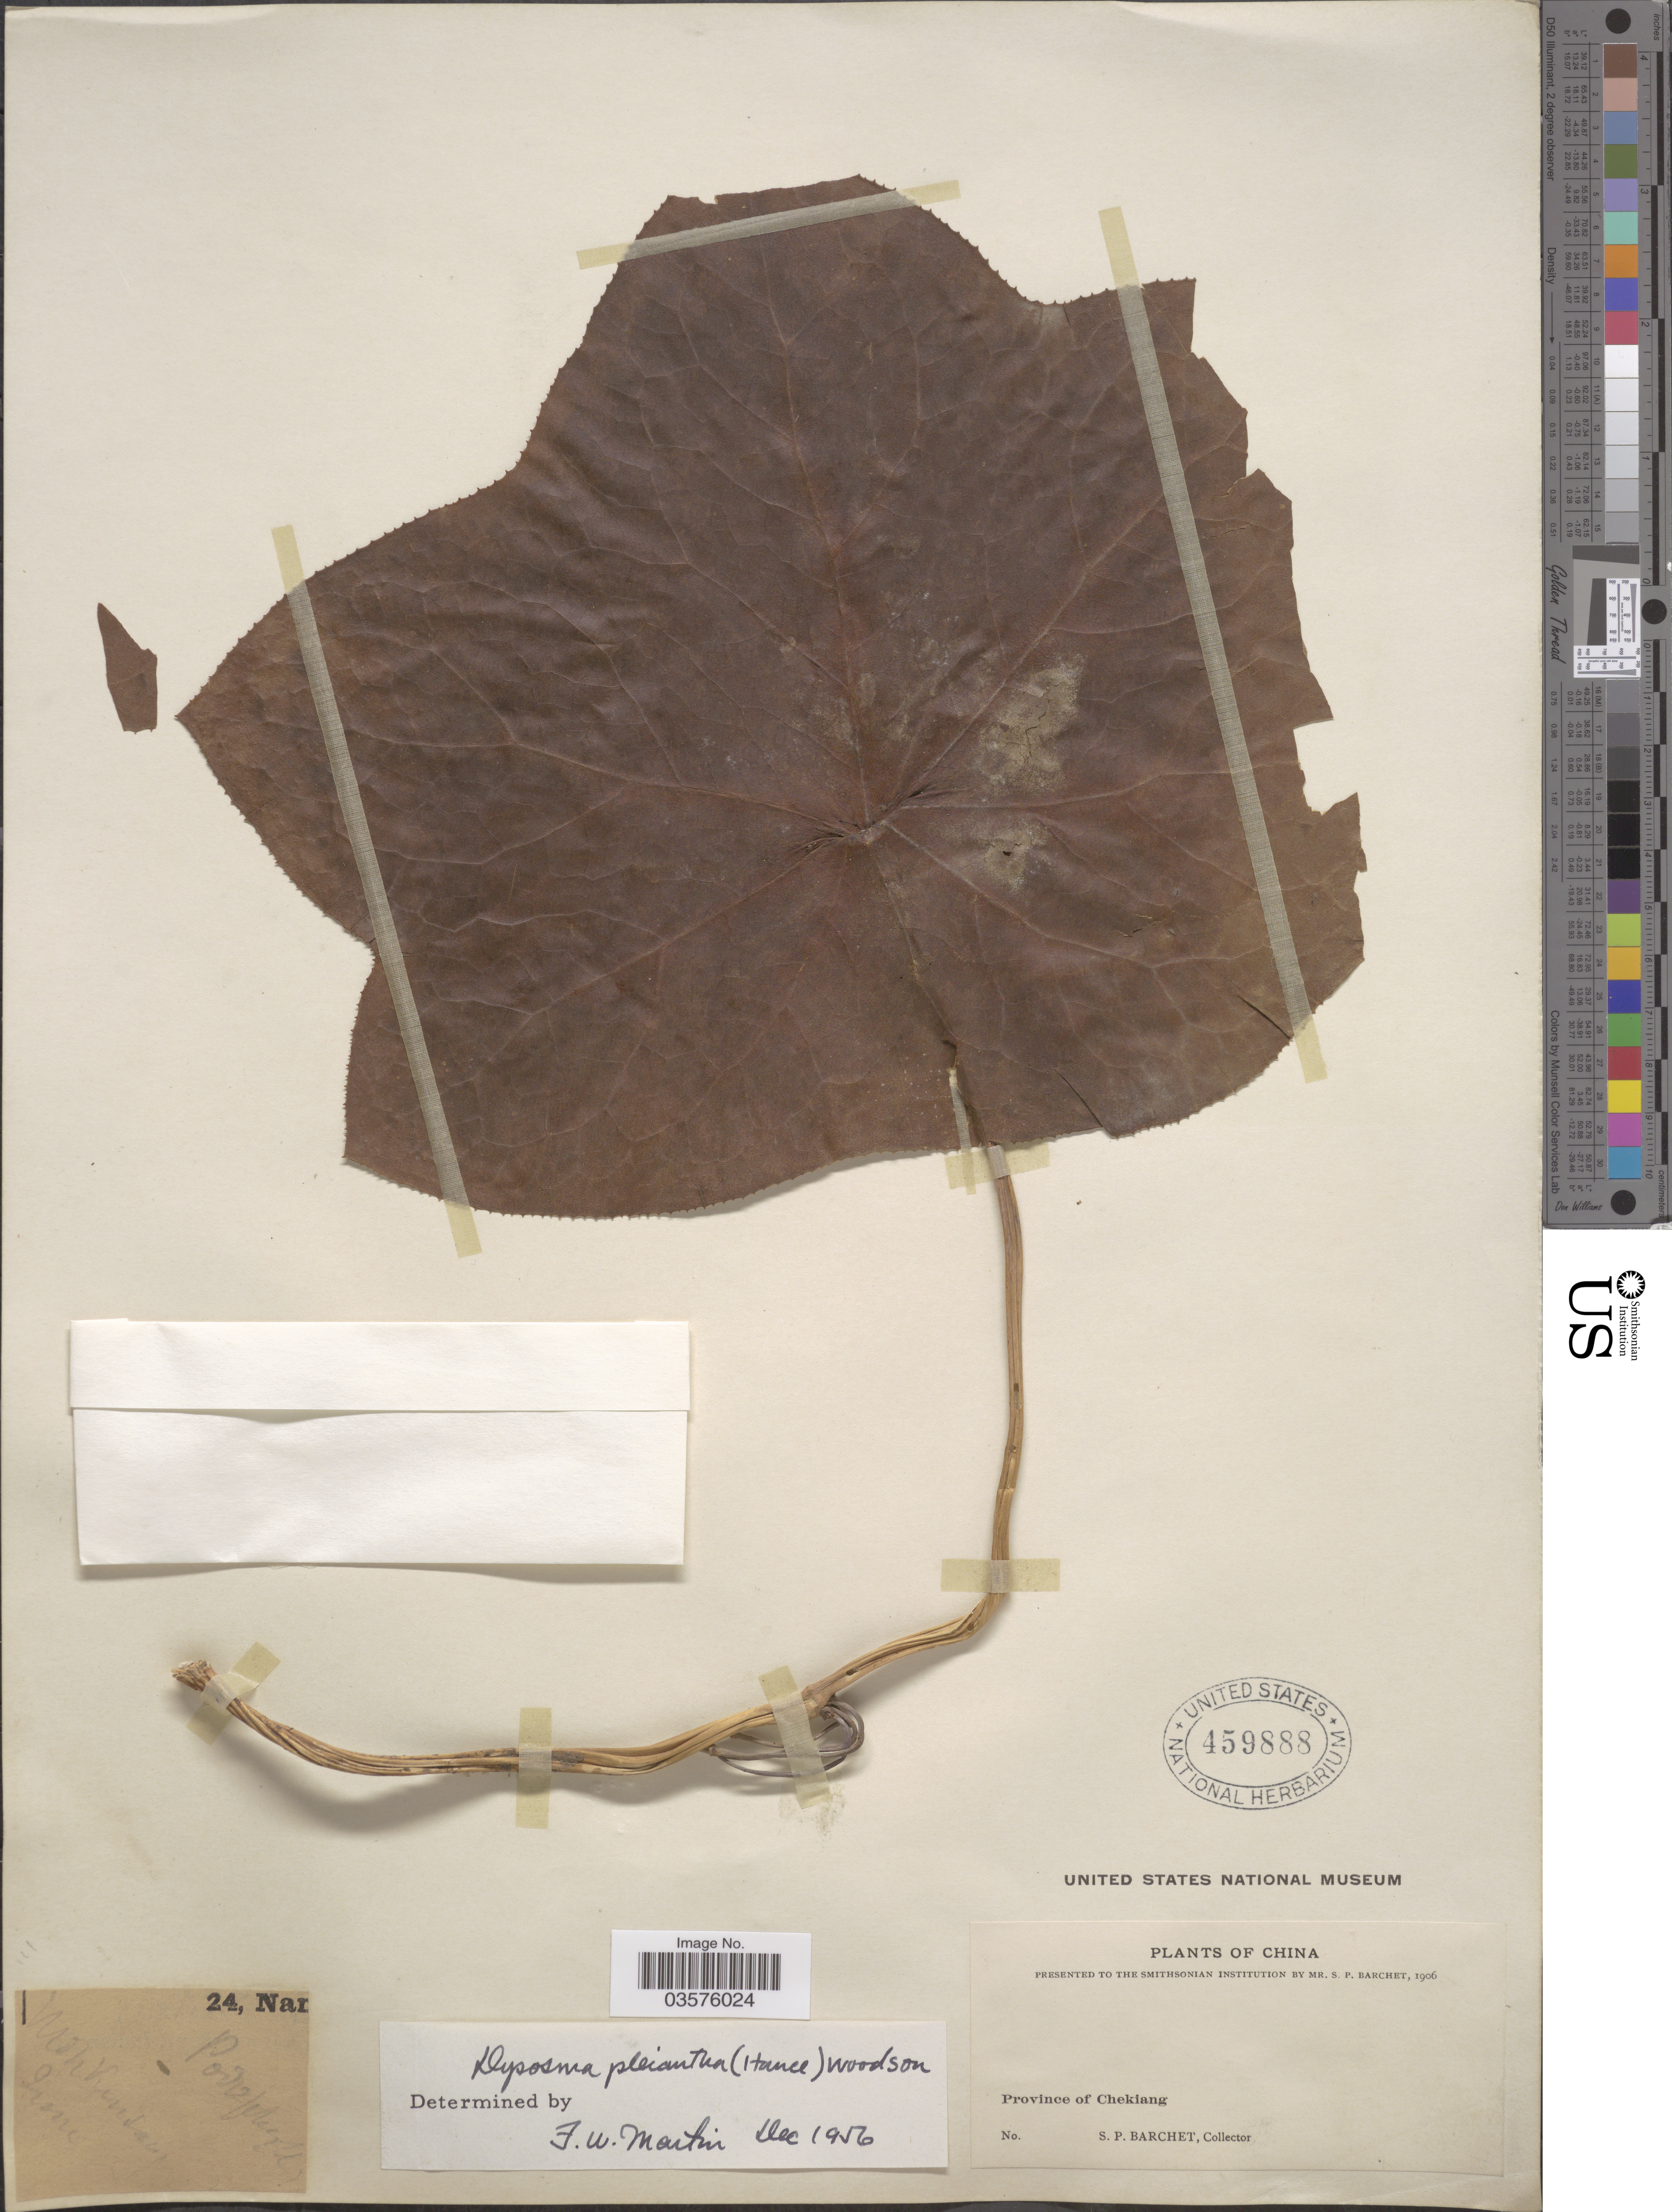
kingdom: Plantae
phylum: Tracheophyta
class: Magnoliopsida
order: Ranunculales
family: Berberidaceae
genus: Dysosma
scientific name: Dysosma pleiantha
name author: (Hance) Woodson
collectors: S. P. Barchet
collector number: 24Nar?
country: China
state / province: Zhejiang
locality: Province of Chekiang.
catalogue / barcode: US 459888